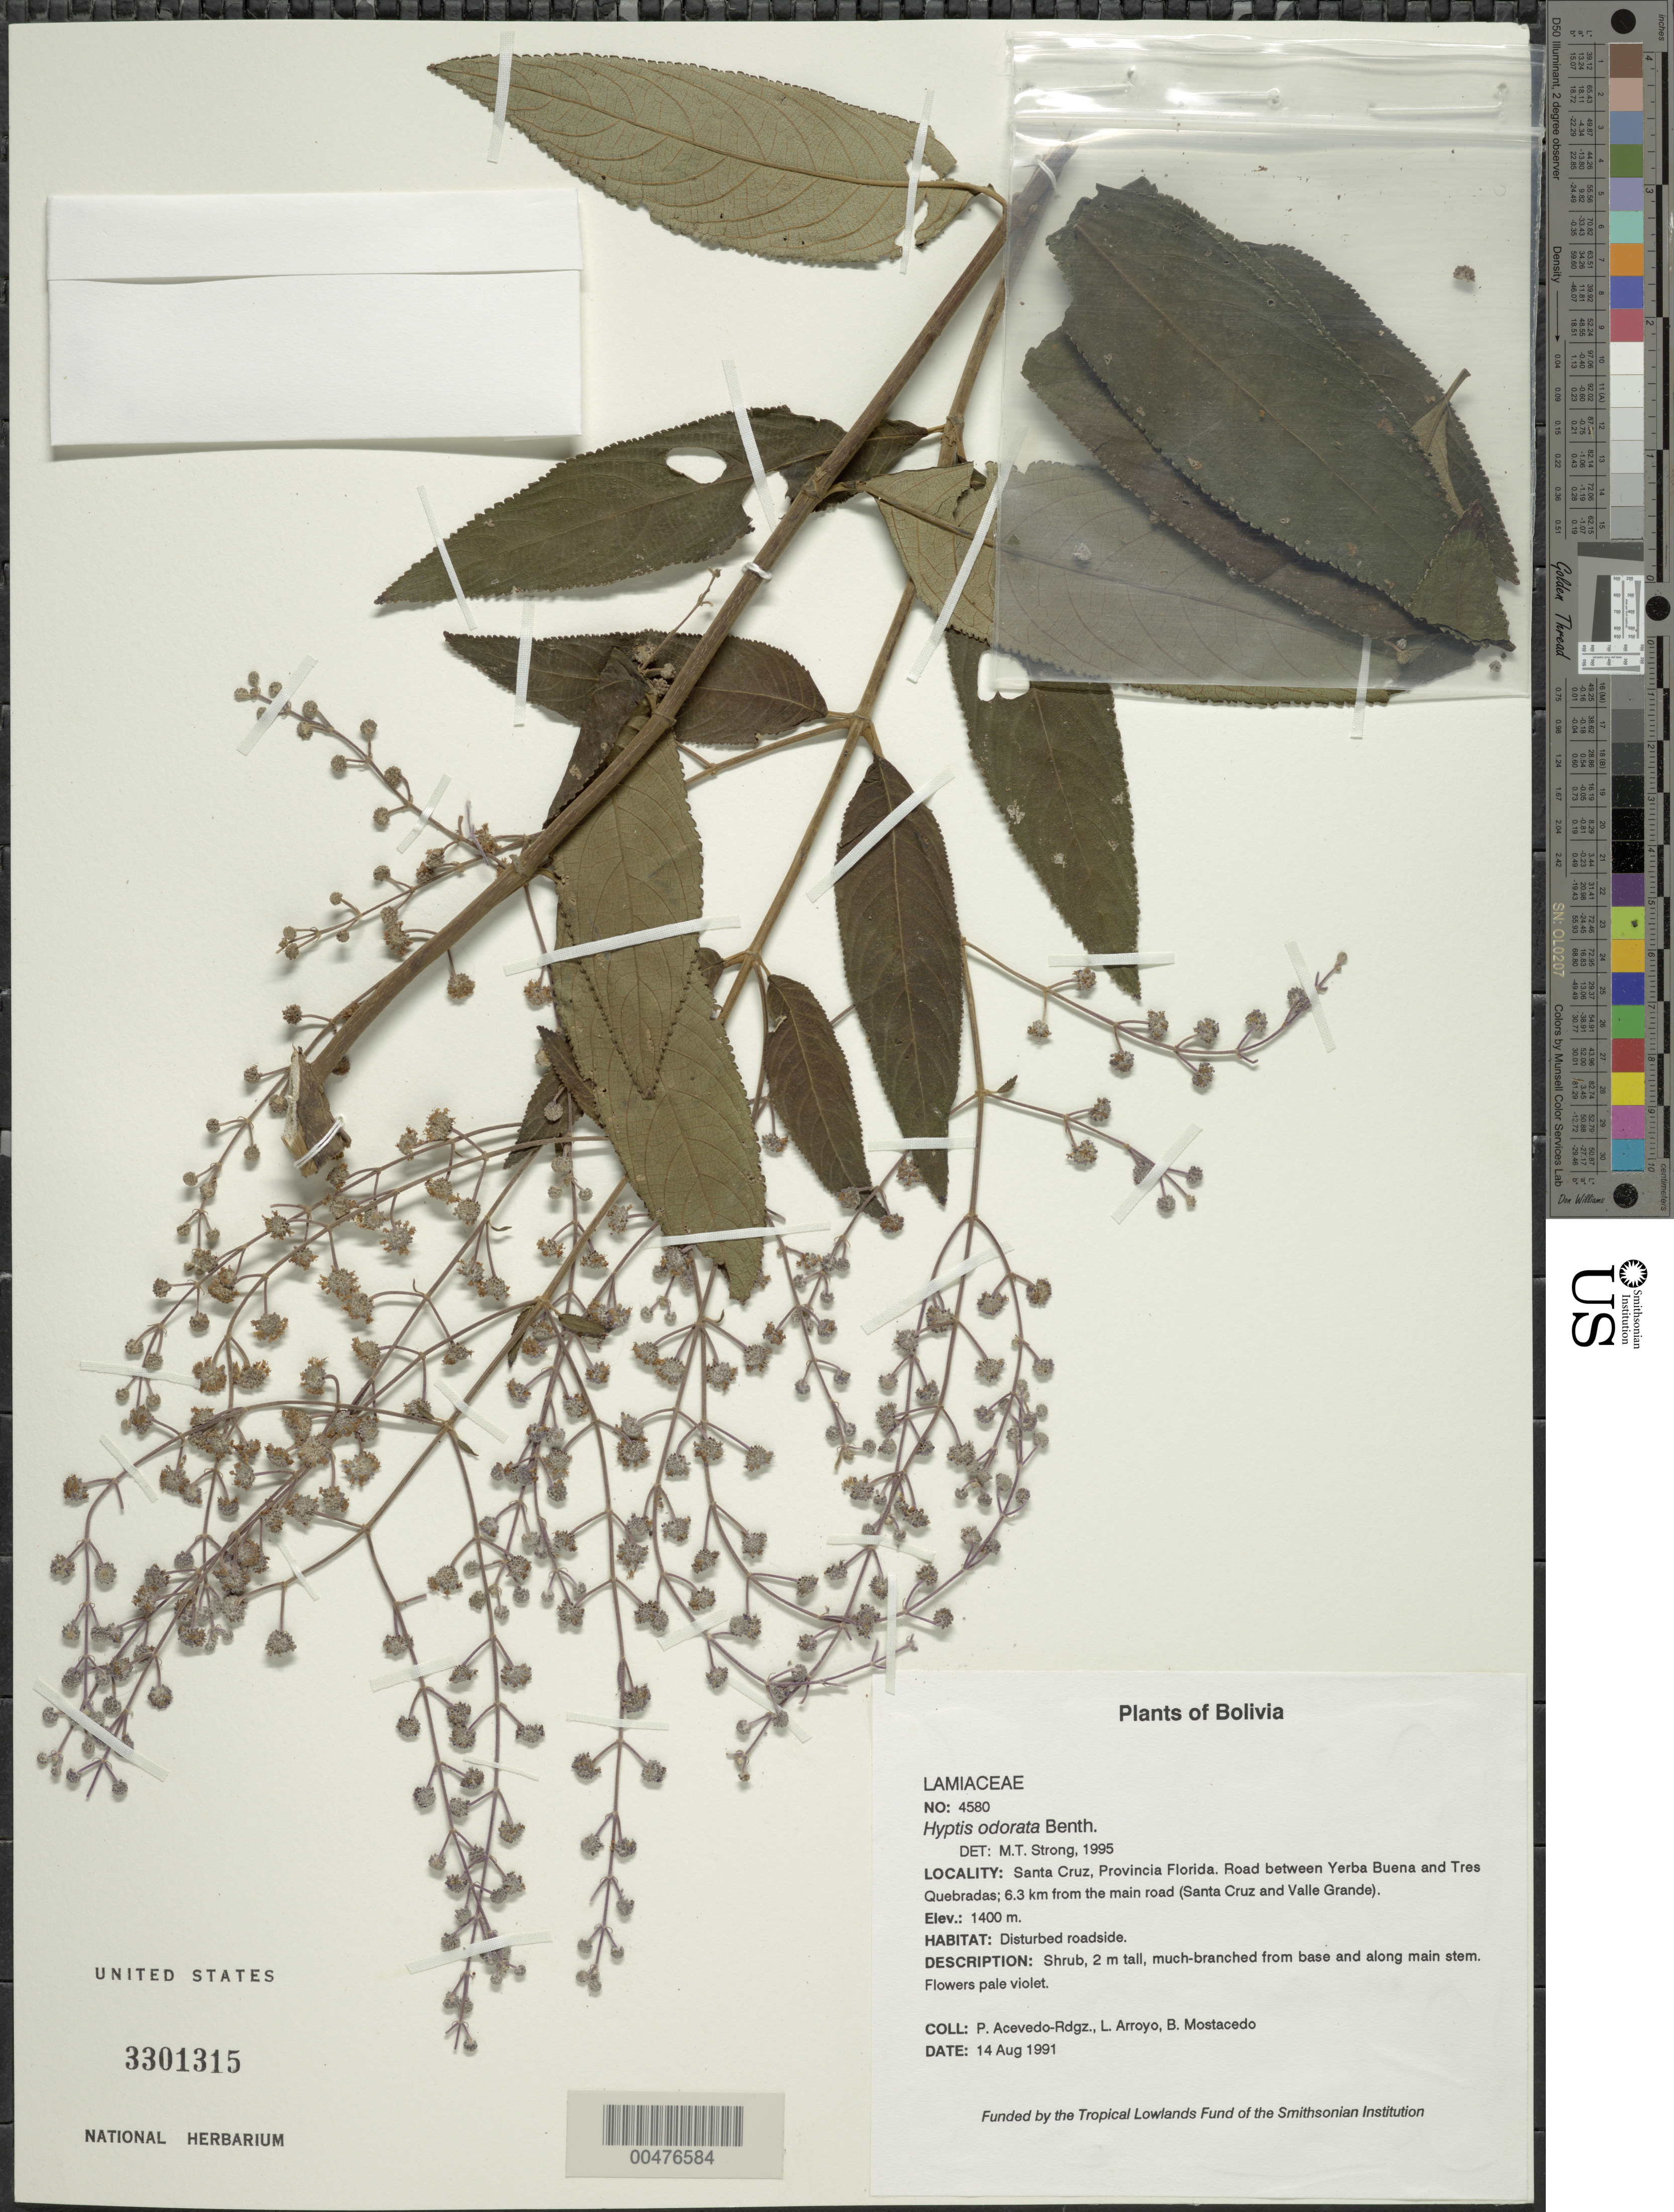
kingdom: Plantae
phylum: Tracheophyta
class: Magnoliopsida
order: Lamiales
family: Lamiaceae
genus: Hyptis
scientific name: Hyptis odorata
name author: Benth.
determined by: Strong, M. T., (US), Smithsonian Institution - National Museum of Natural History (UNITED STATES)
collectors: P. Acevedo-Rodr., L. Arroyo & B. Mostacedo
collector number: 4580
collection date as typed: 14 Aug 1991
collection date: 1991-08-14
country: Bolivia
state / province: Santa Cruz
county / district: Florida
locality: Depart. Santa Cruz, Provincia Florida. Road between Yerba Buena and Tres Quebradas; 6.3 km from the main road (Depart. Santa Cruz and Valle Grande).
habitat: Disturbed roadside.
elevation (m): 1400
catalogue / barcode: US 3301315